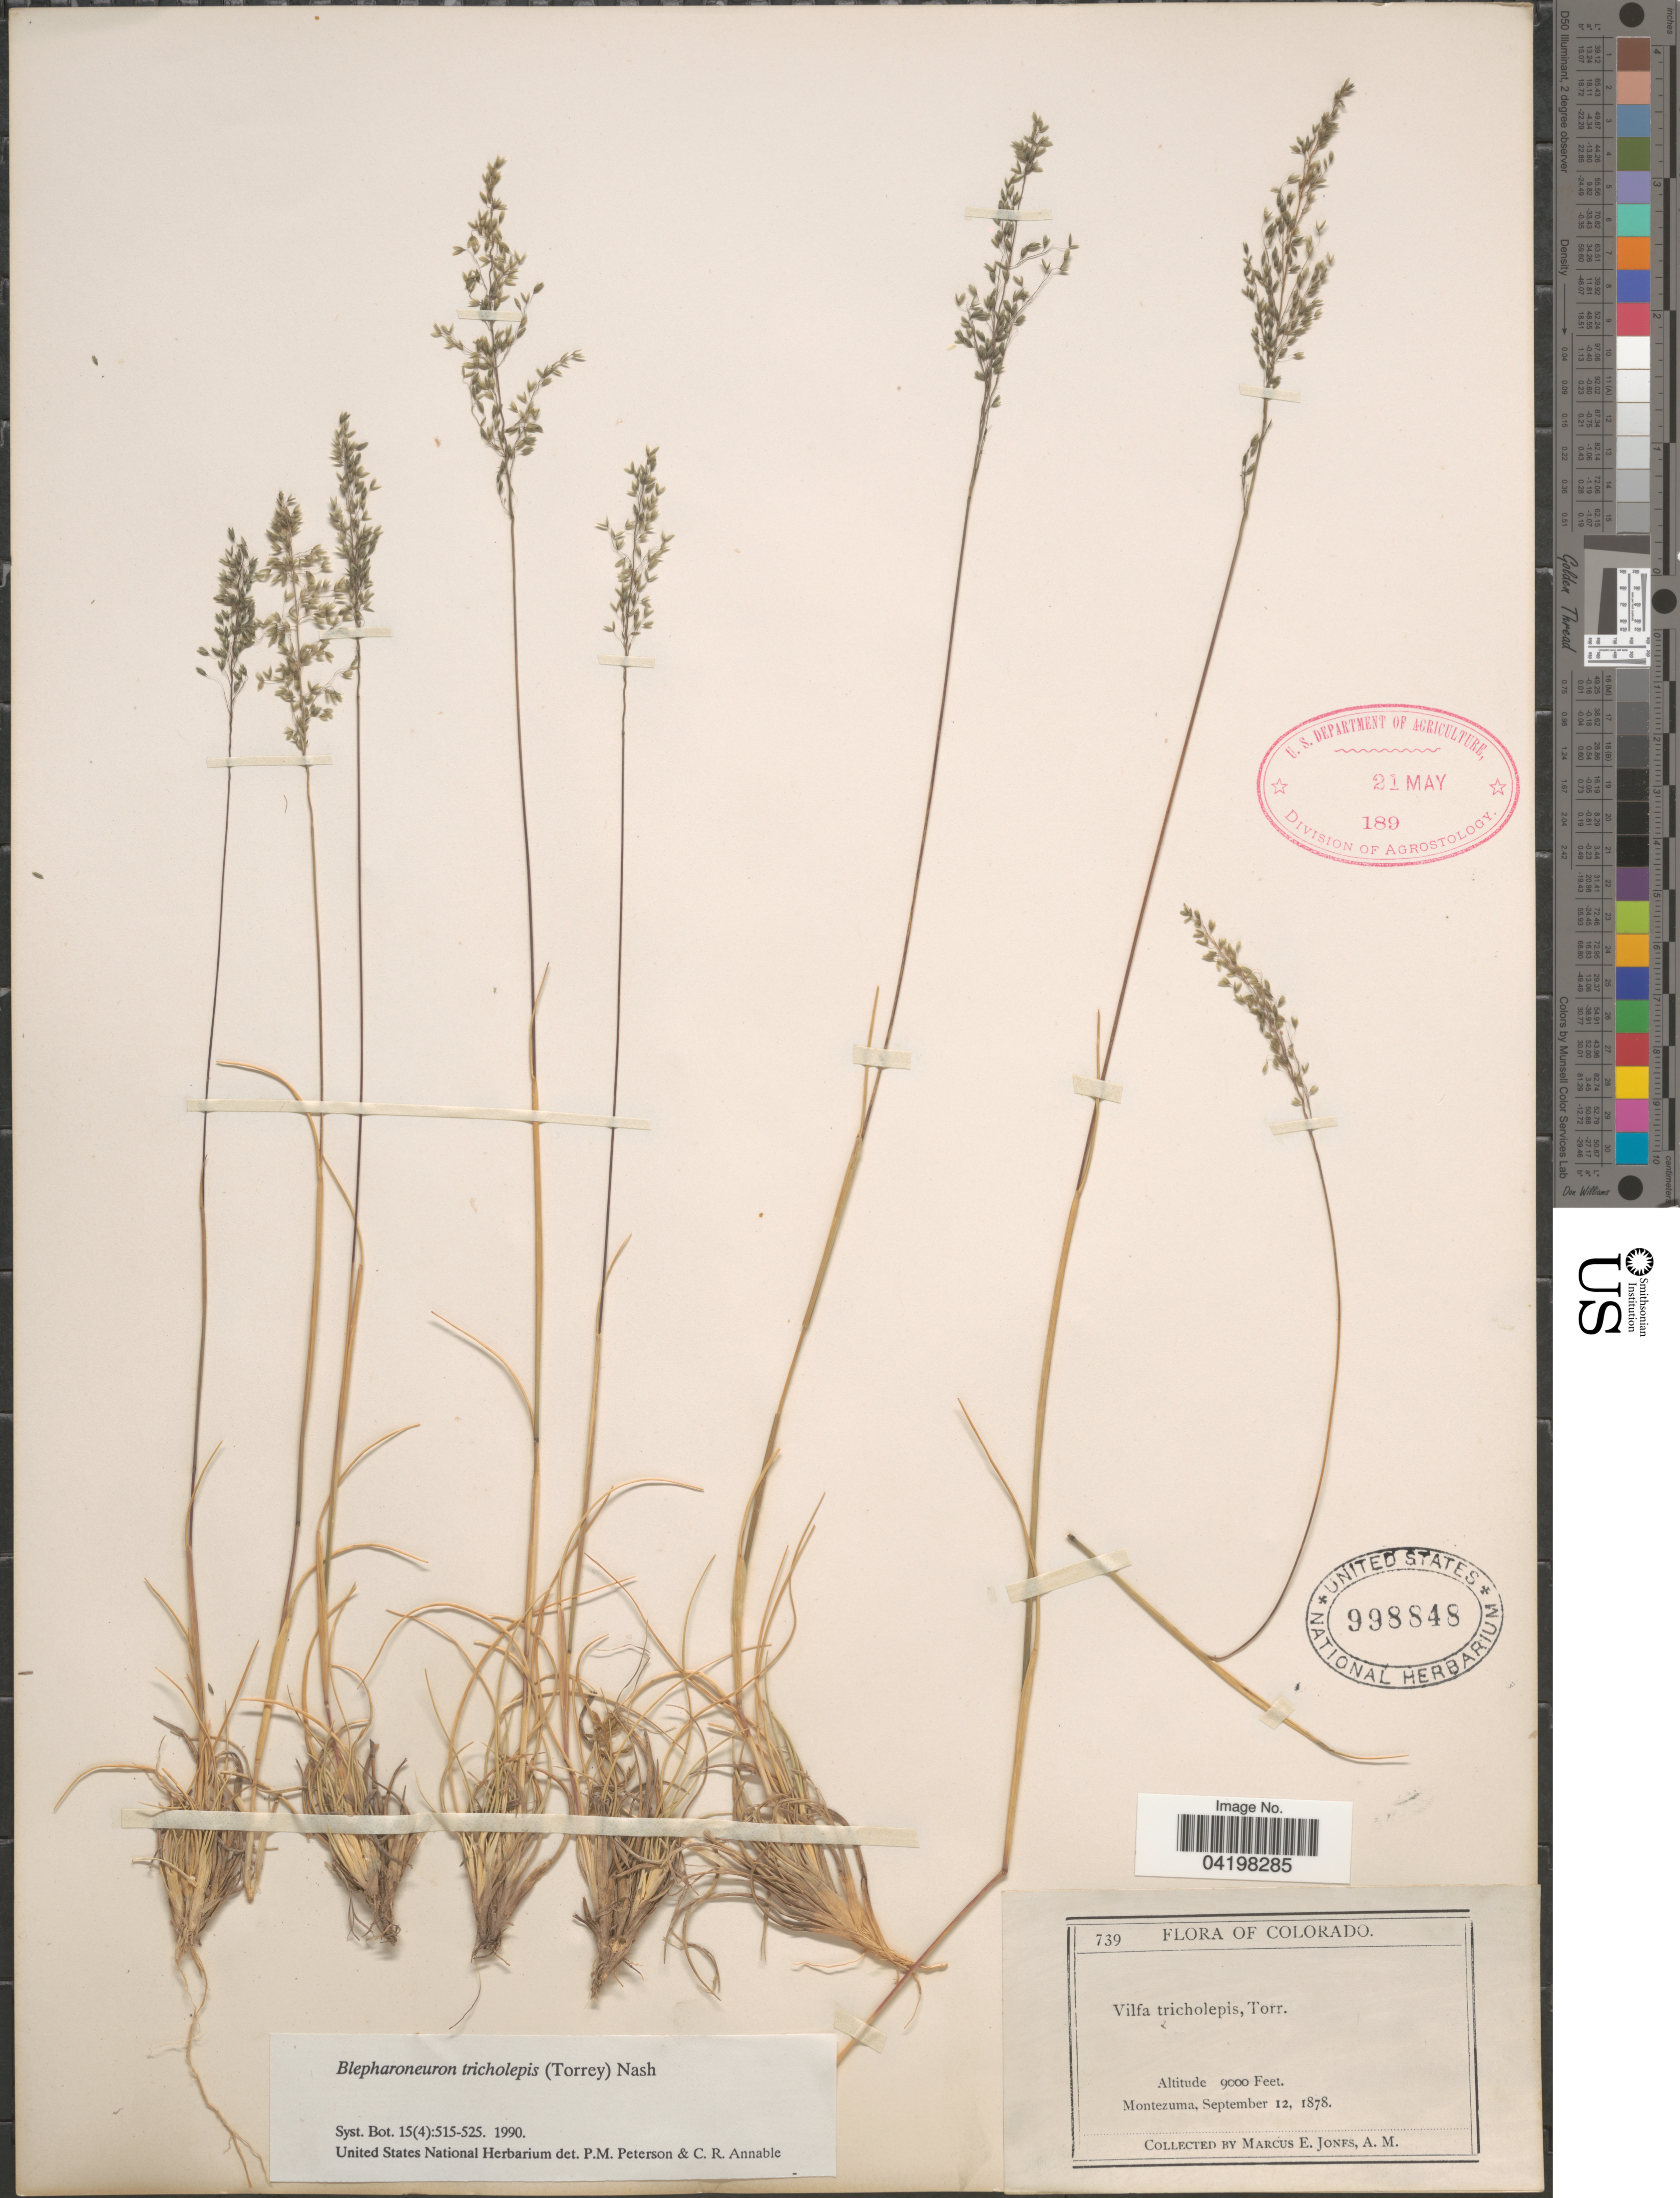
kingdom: Plantae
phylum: Tracheophyta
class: Liliopsida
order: Poales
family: Poaceae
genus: Muhlenbergia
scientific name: Muhlenbergia tricholepis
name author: (Torr.) Columbus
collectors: M. E. Jones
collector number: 739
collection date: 1878-09-12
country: United States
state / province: Colorado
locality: Montezuma.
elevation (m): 2743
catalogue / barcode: US 998848